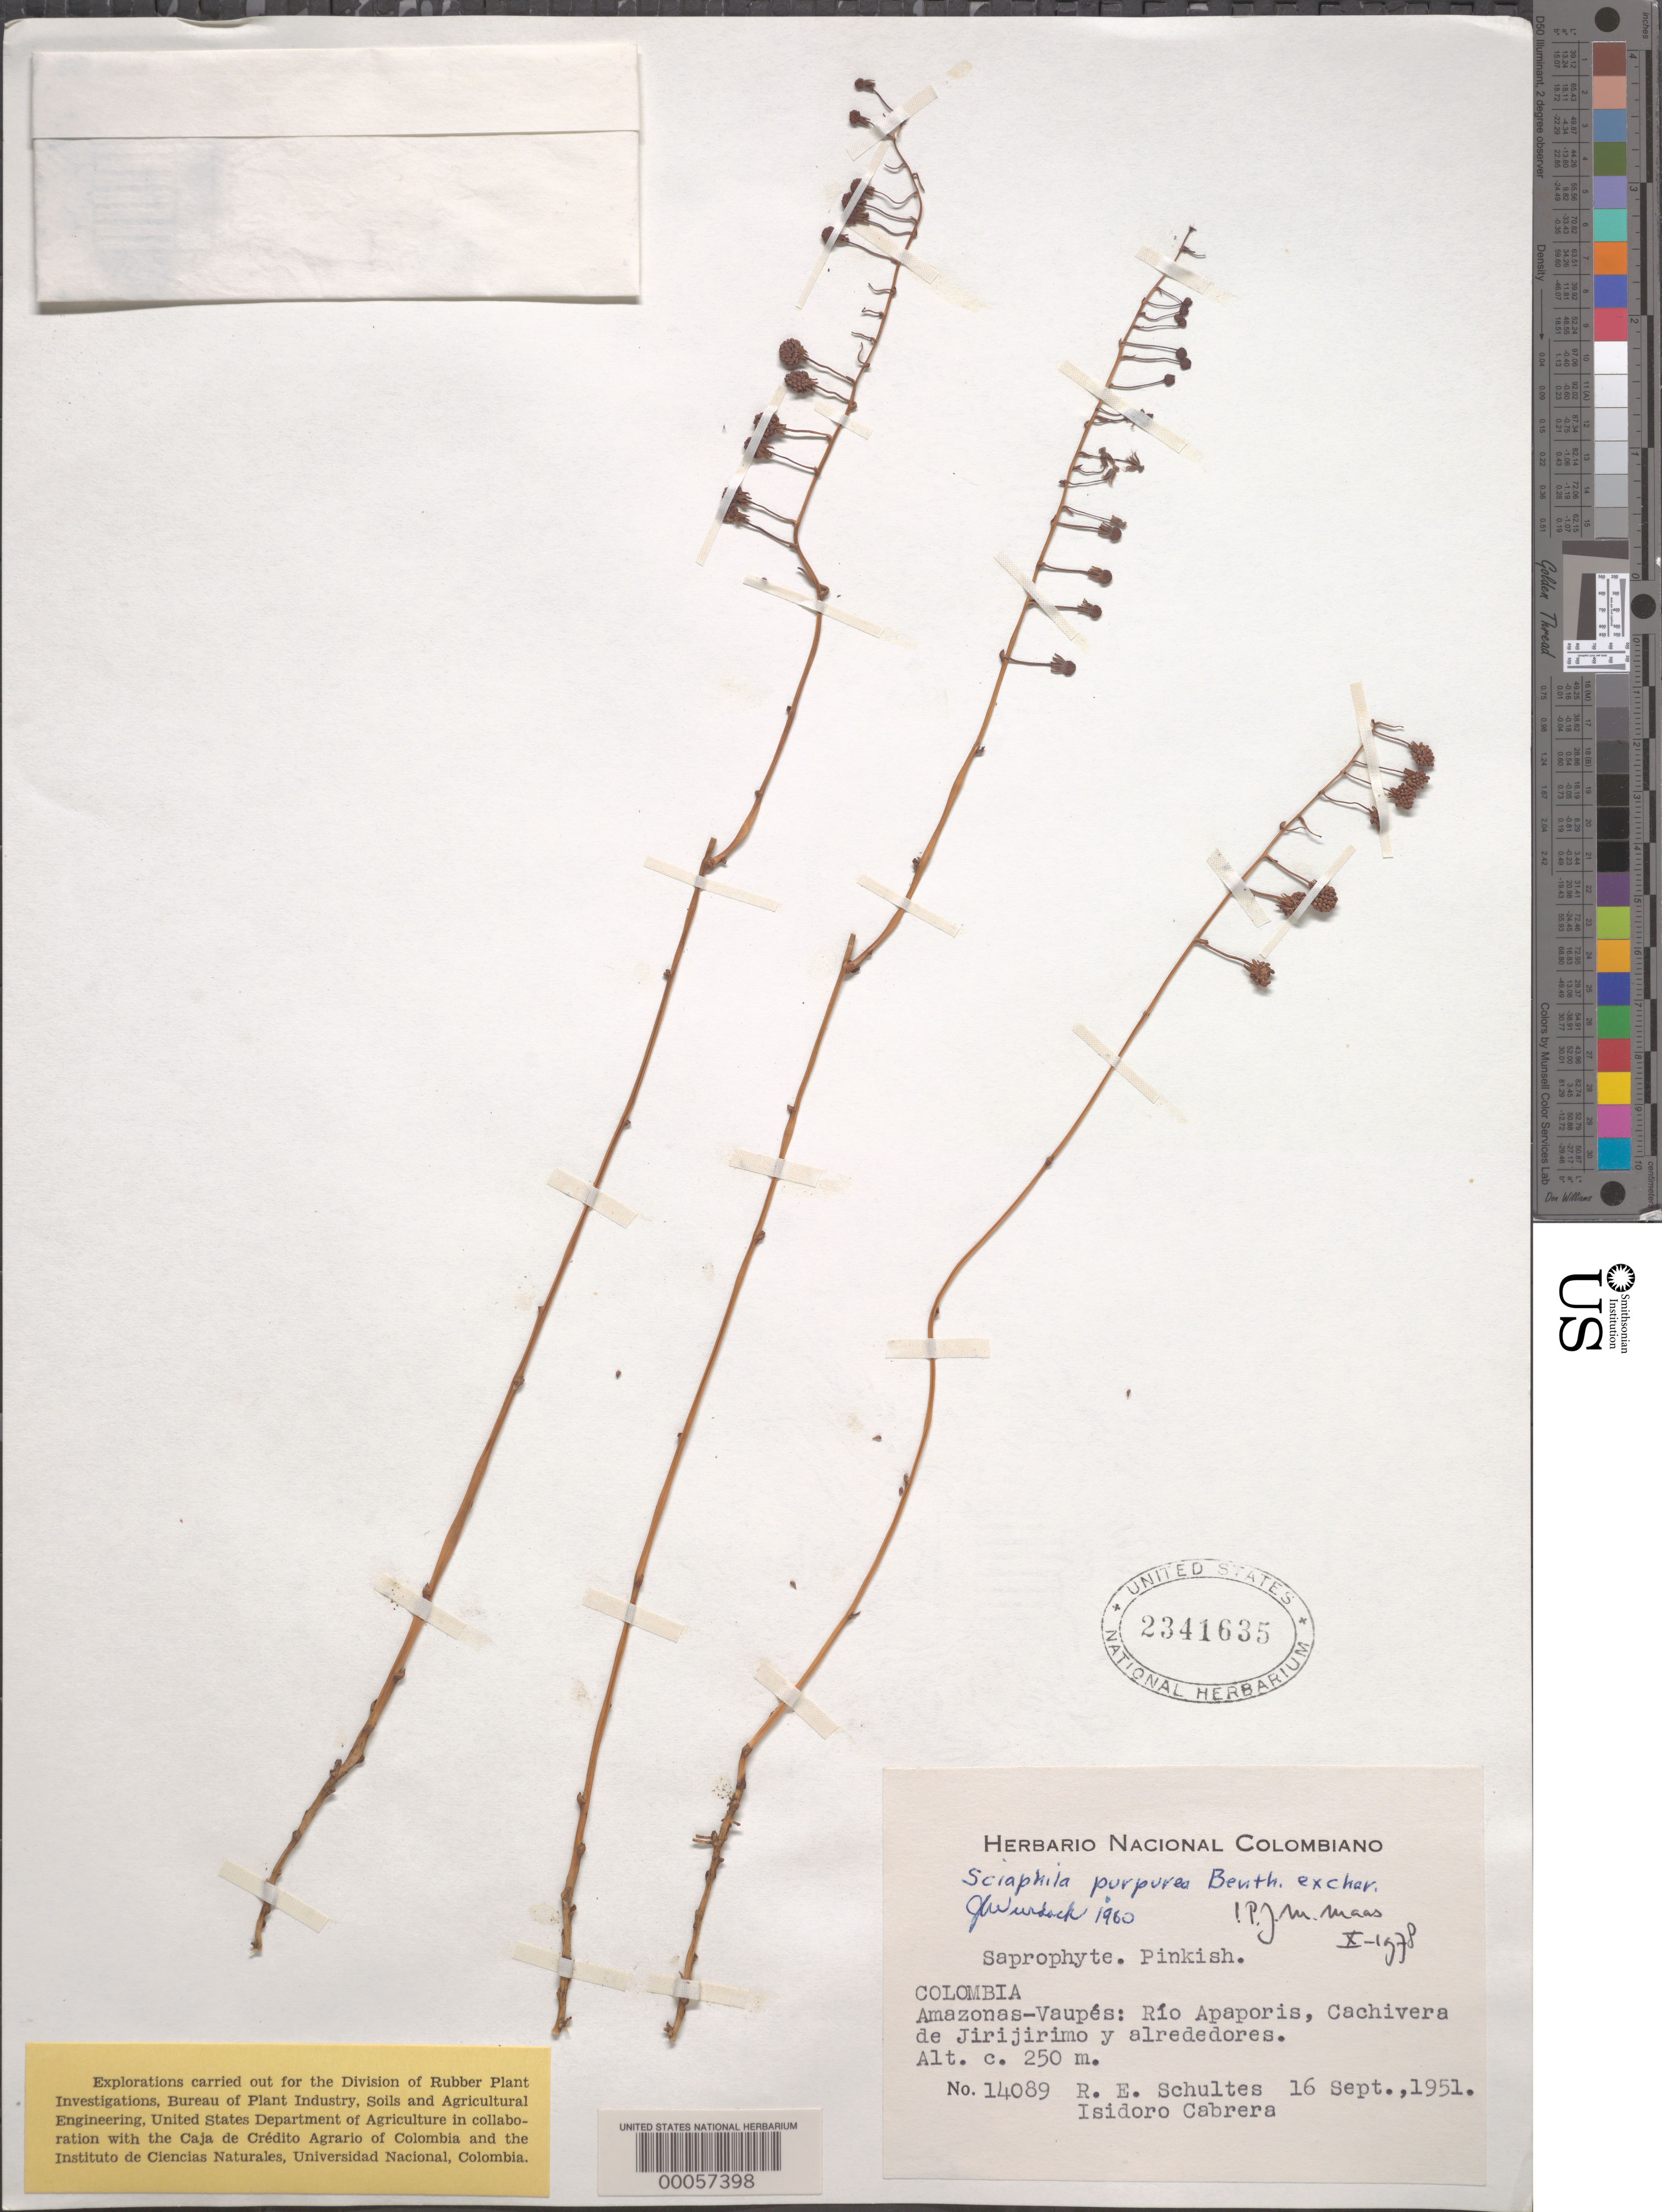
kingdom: Plantae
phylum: Tracheophyta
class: Liliopsida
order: Pandanales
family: Triuridaceae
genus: Sciaphila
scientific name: Sciaphila purpurea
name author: Benth.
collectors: R. E. Schultes & I. Cabrera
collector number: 14089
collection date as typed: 16 Sep 1951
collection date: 1951-09-16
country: Colombia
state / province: Vaupés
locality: Rio Apaporis, Cachivera de Jirijirimo y Alrededores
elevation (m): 250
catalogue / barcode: US 2341635